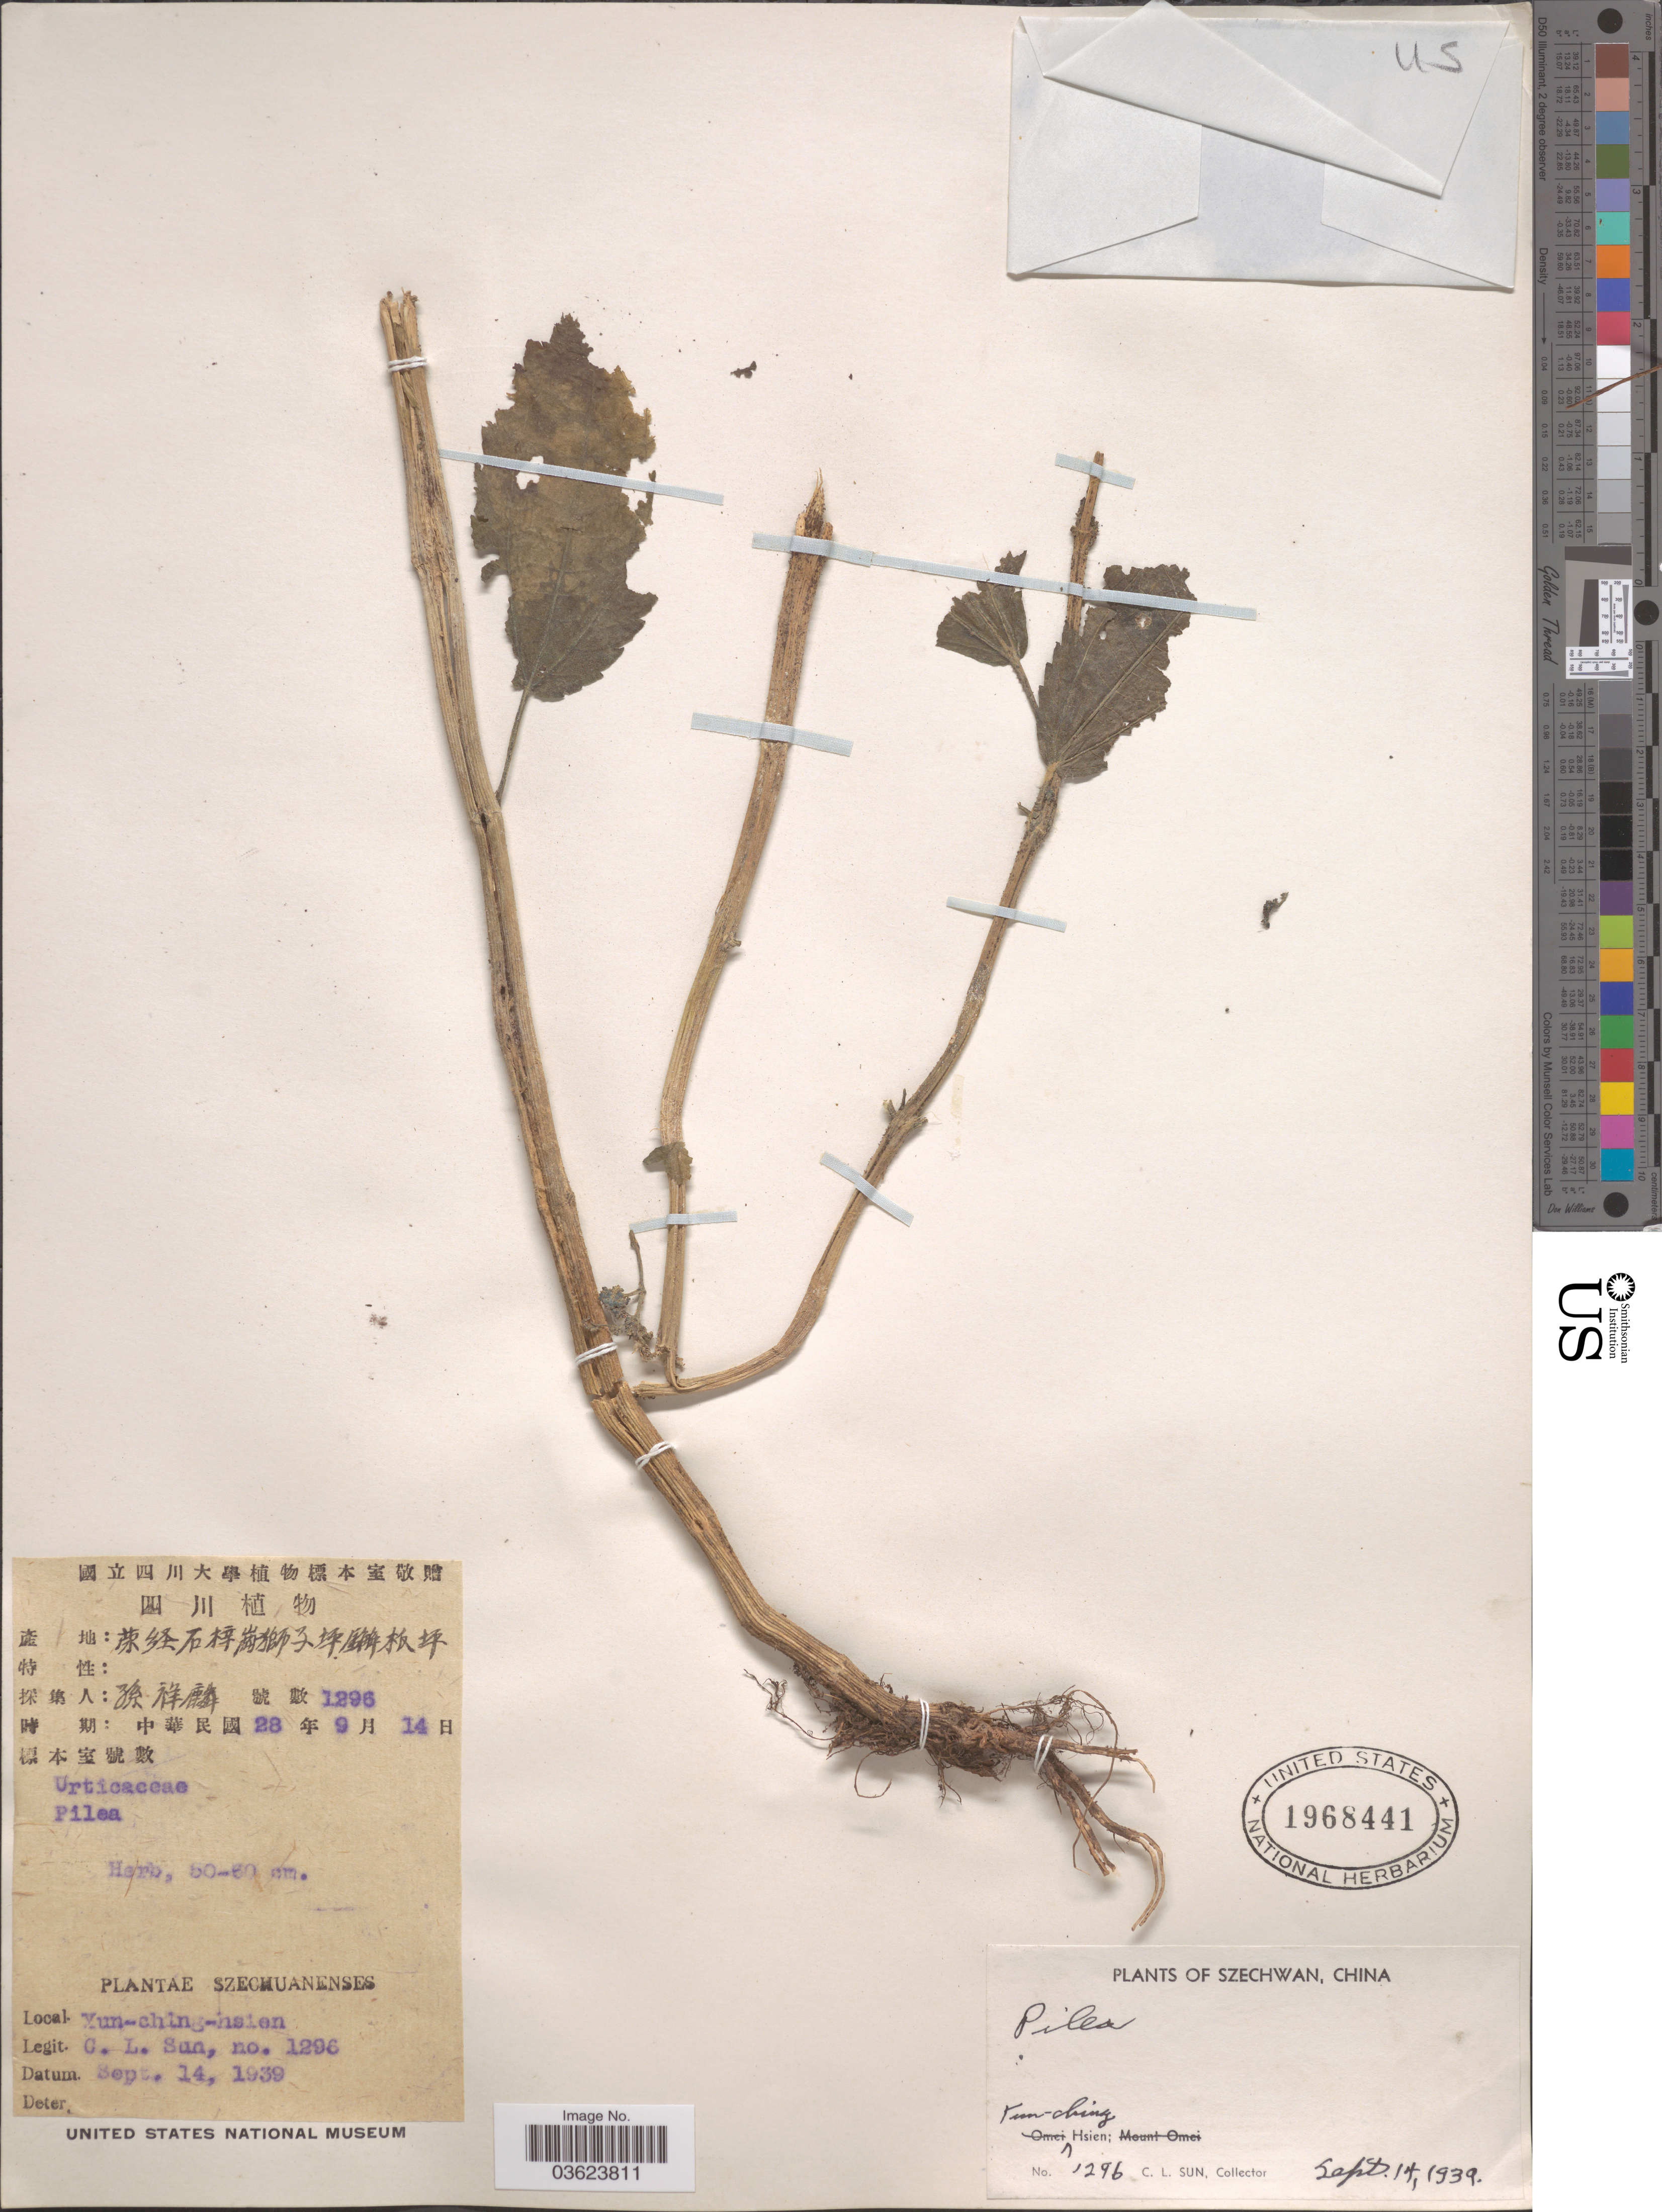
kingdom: Plantae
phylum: Tracheophyta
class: Magnoliopsida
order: Rosales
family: Urticaceae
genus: Pilea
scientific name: Pilea sp.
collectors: C. Sun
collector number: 1296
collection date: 1939-09-14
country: China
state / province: Sichuan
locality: Szechwan. Xun-ching-Hsien [interpreted].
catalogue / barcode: US 1968441